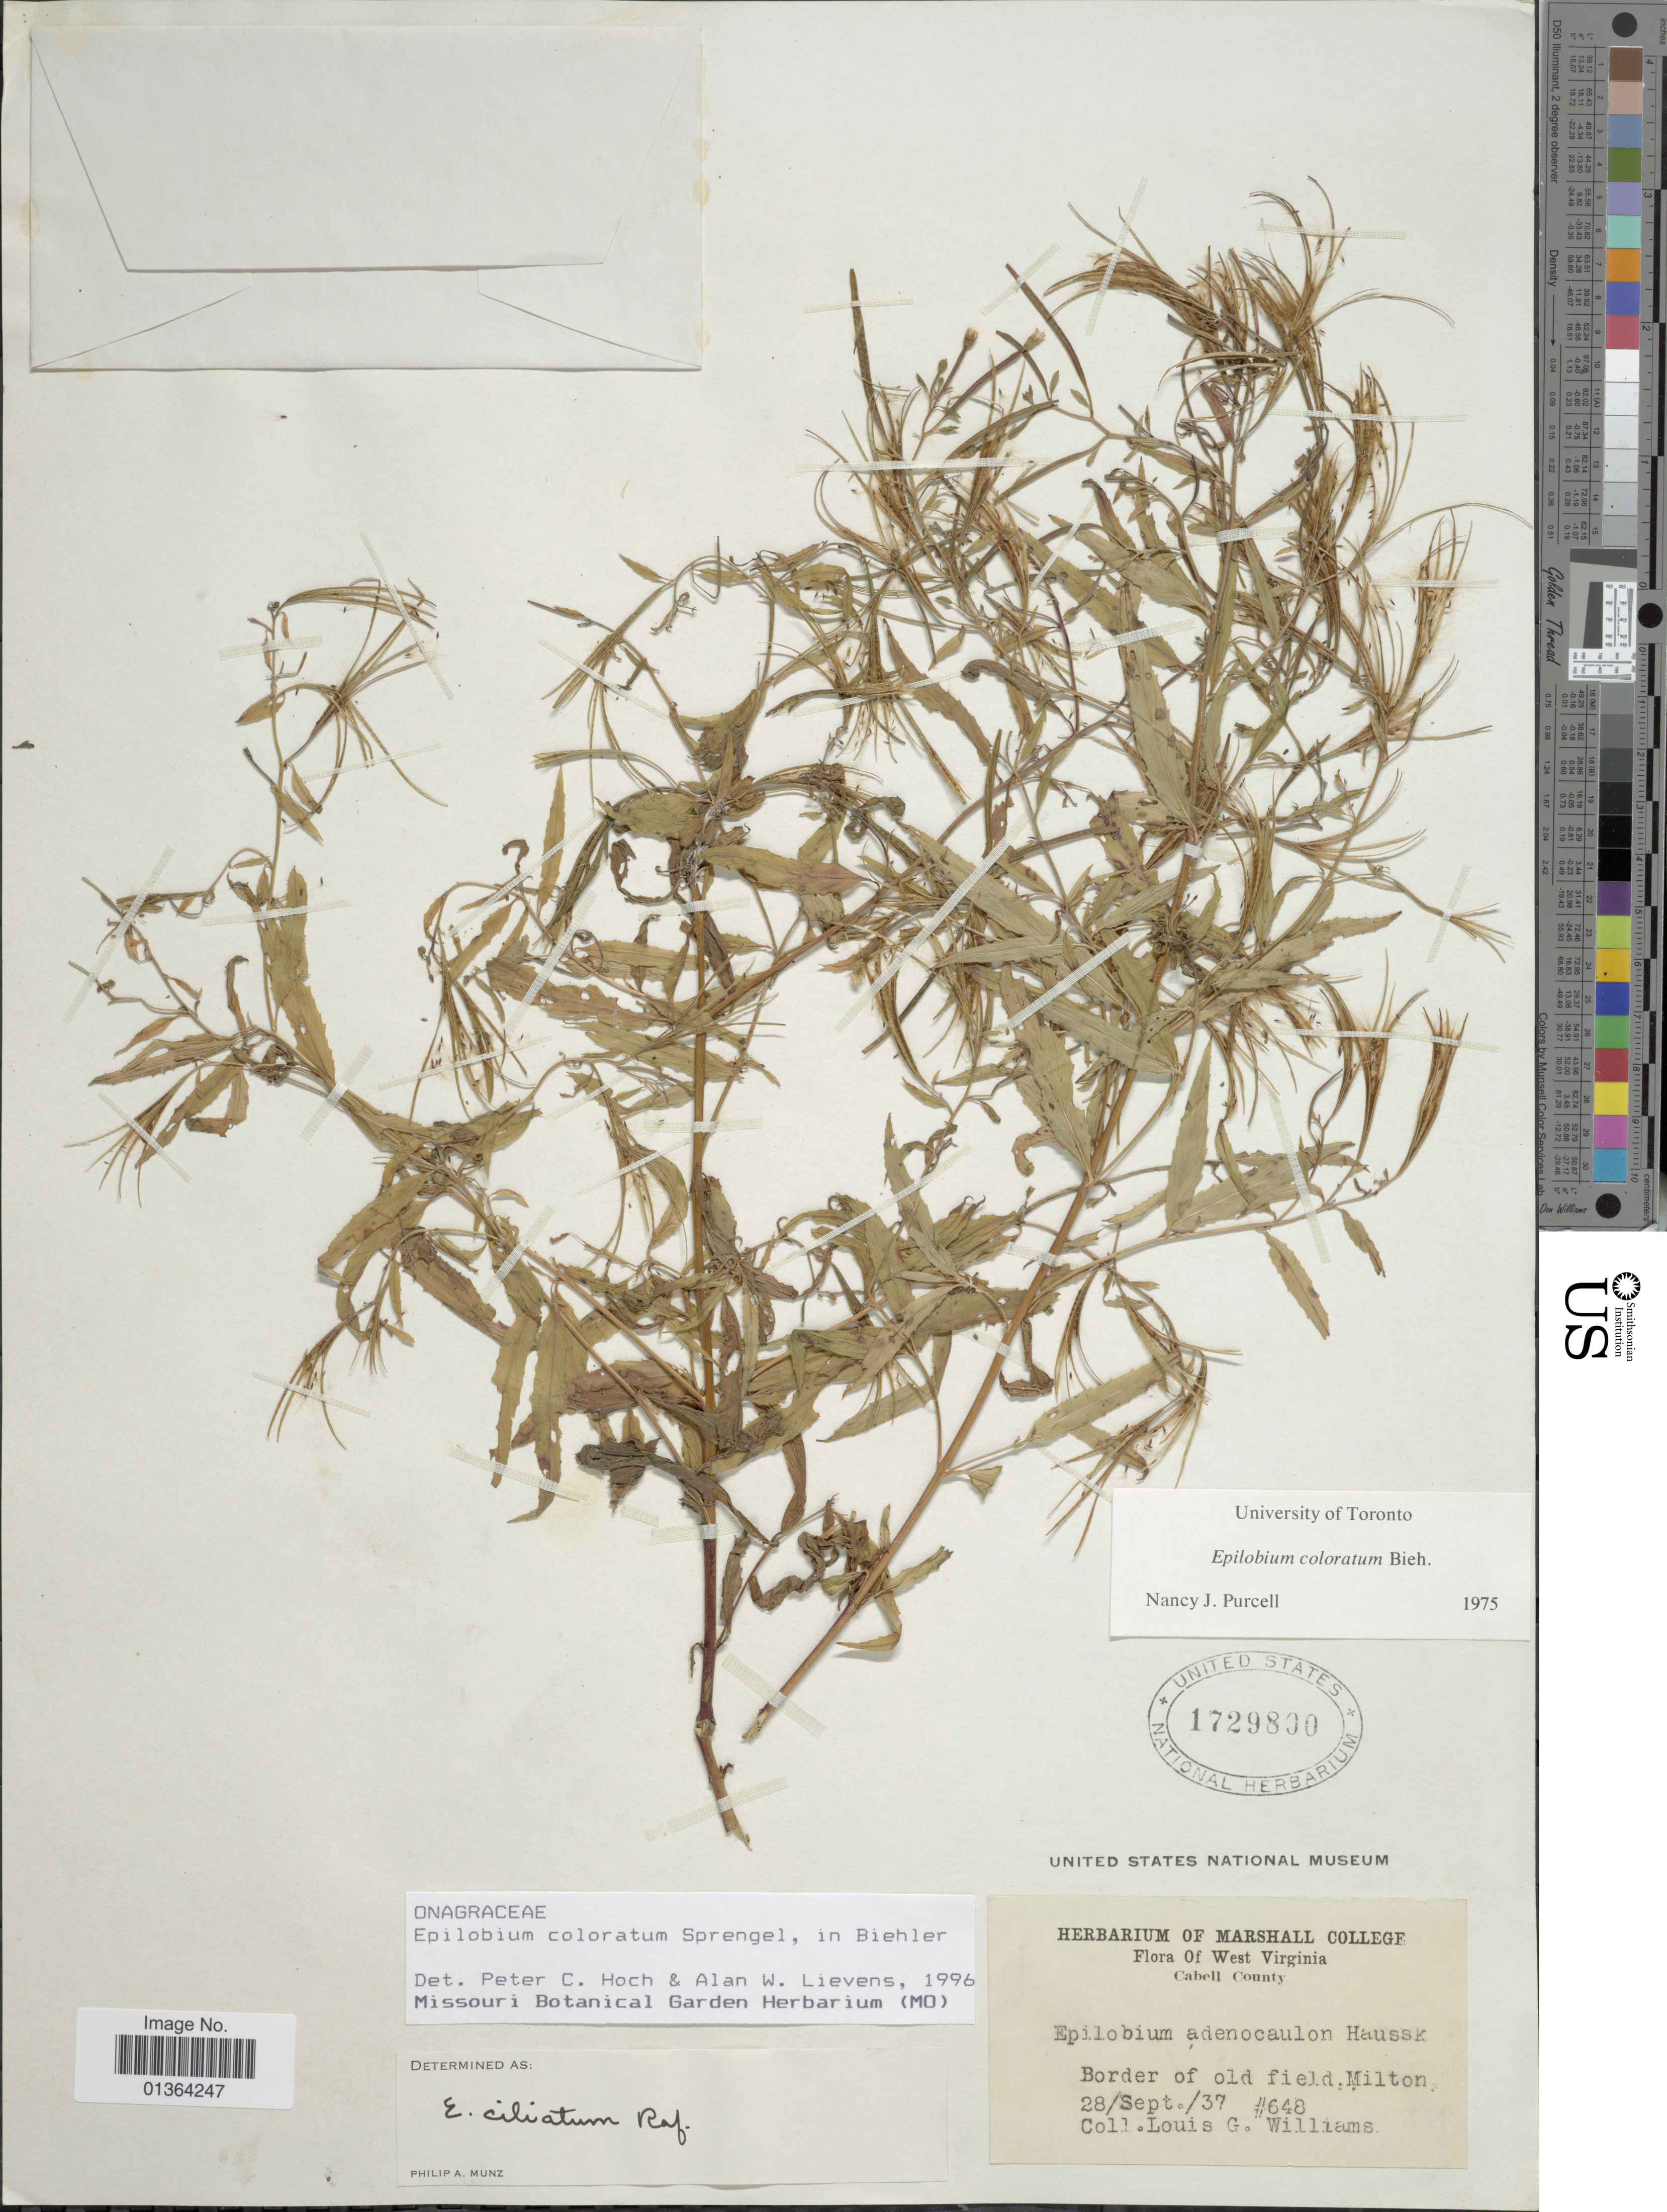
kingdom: Plantae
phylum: Tracheophyta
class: Magnoliopsida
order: Myrtales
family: Onagraceae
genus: Epilobium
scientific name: Epilobium coloratum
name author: Biehler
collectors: L. G. Williams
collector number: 648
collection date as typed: Transcribed d/m/y: 28/9/37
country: United States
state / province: West Virginia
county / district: Cabell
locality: Cabell County. Border of old field, Milton.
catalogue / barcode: US 1729800